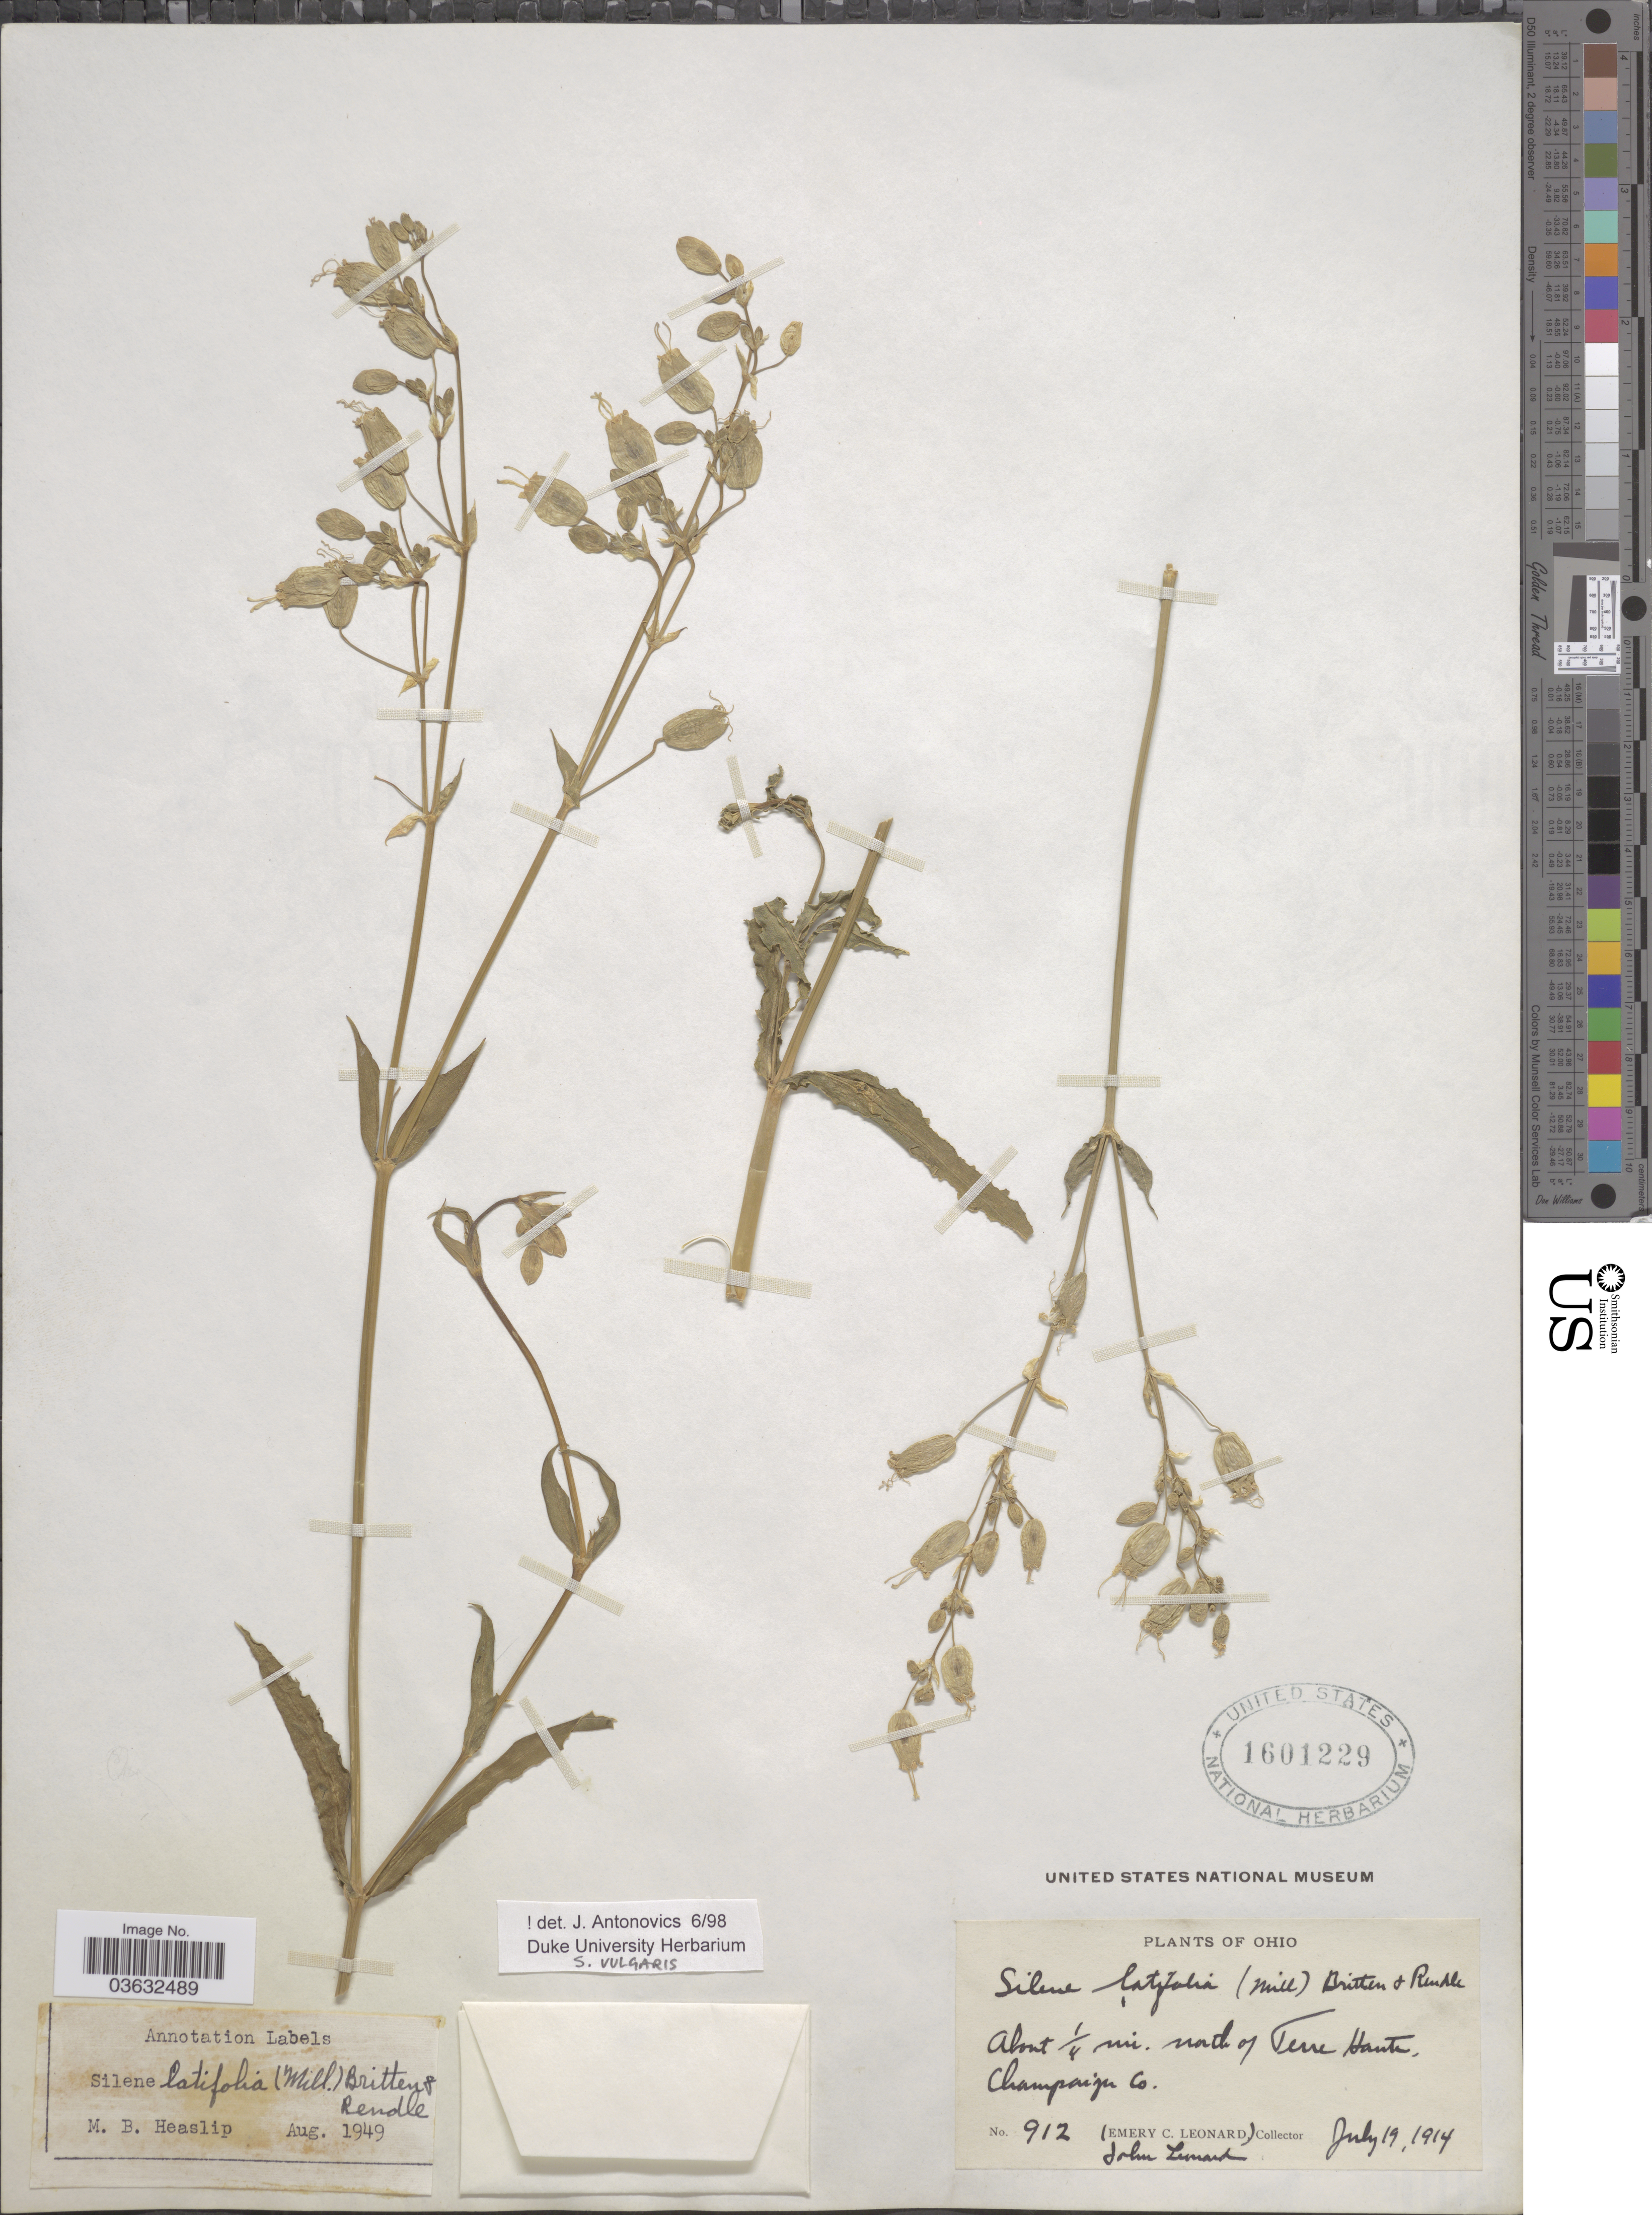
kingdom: Plantae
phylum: Tracheophyta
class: Magnoliopsida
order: Caryophyllales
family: Caryophyllaceae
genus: Silene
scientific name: Silene vulgaris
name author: (Moench) Garcke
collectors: J. Leonard & E. C. Leonard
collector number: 912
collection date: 1914-07-19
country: United States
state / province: Ohio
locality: About ¼ mi. north of Terre Haute, Champaign Co.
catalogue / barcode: US 1601229